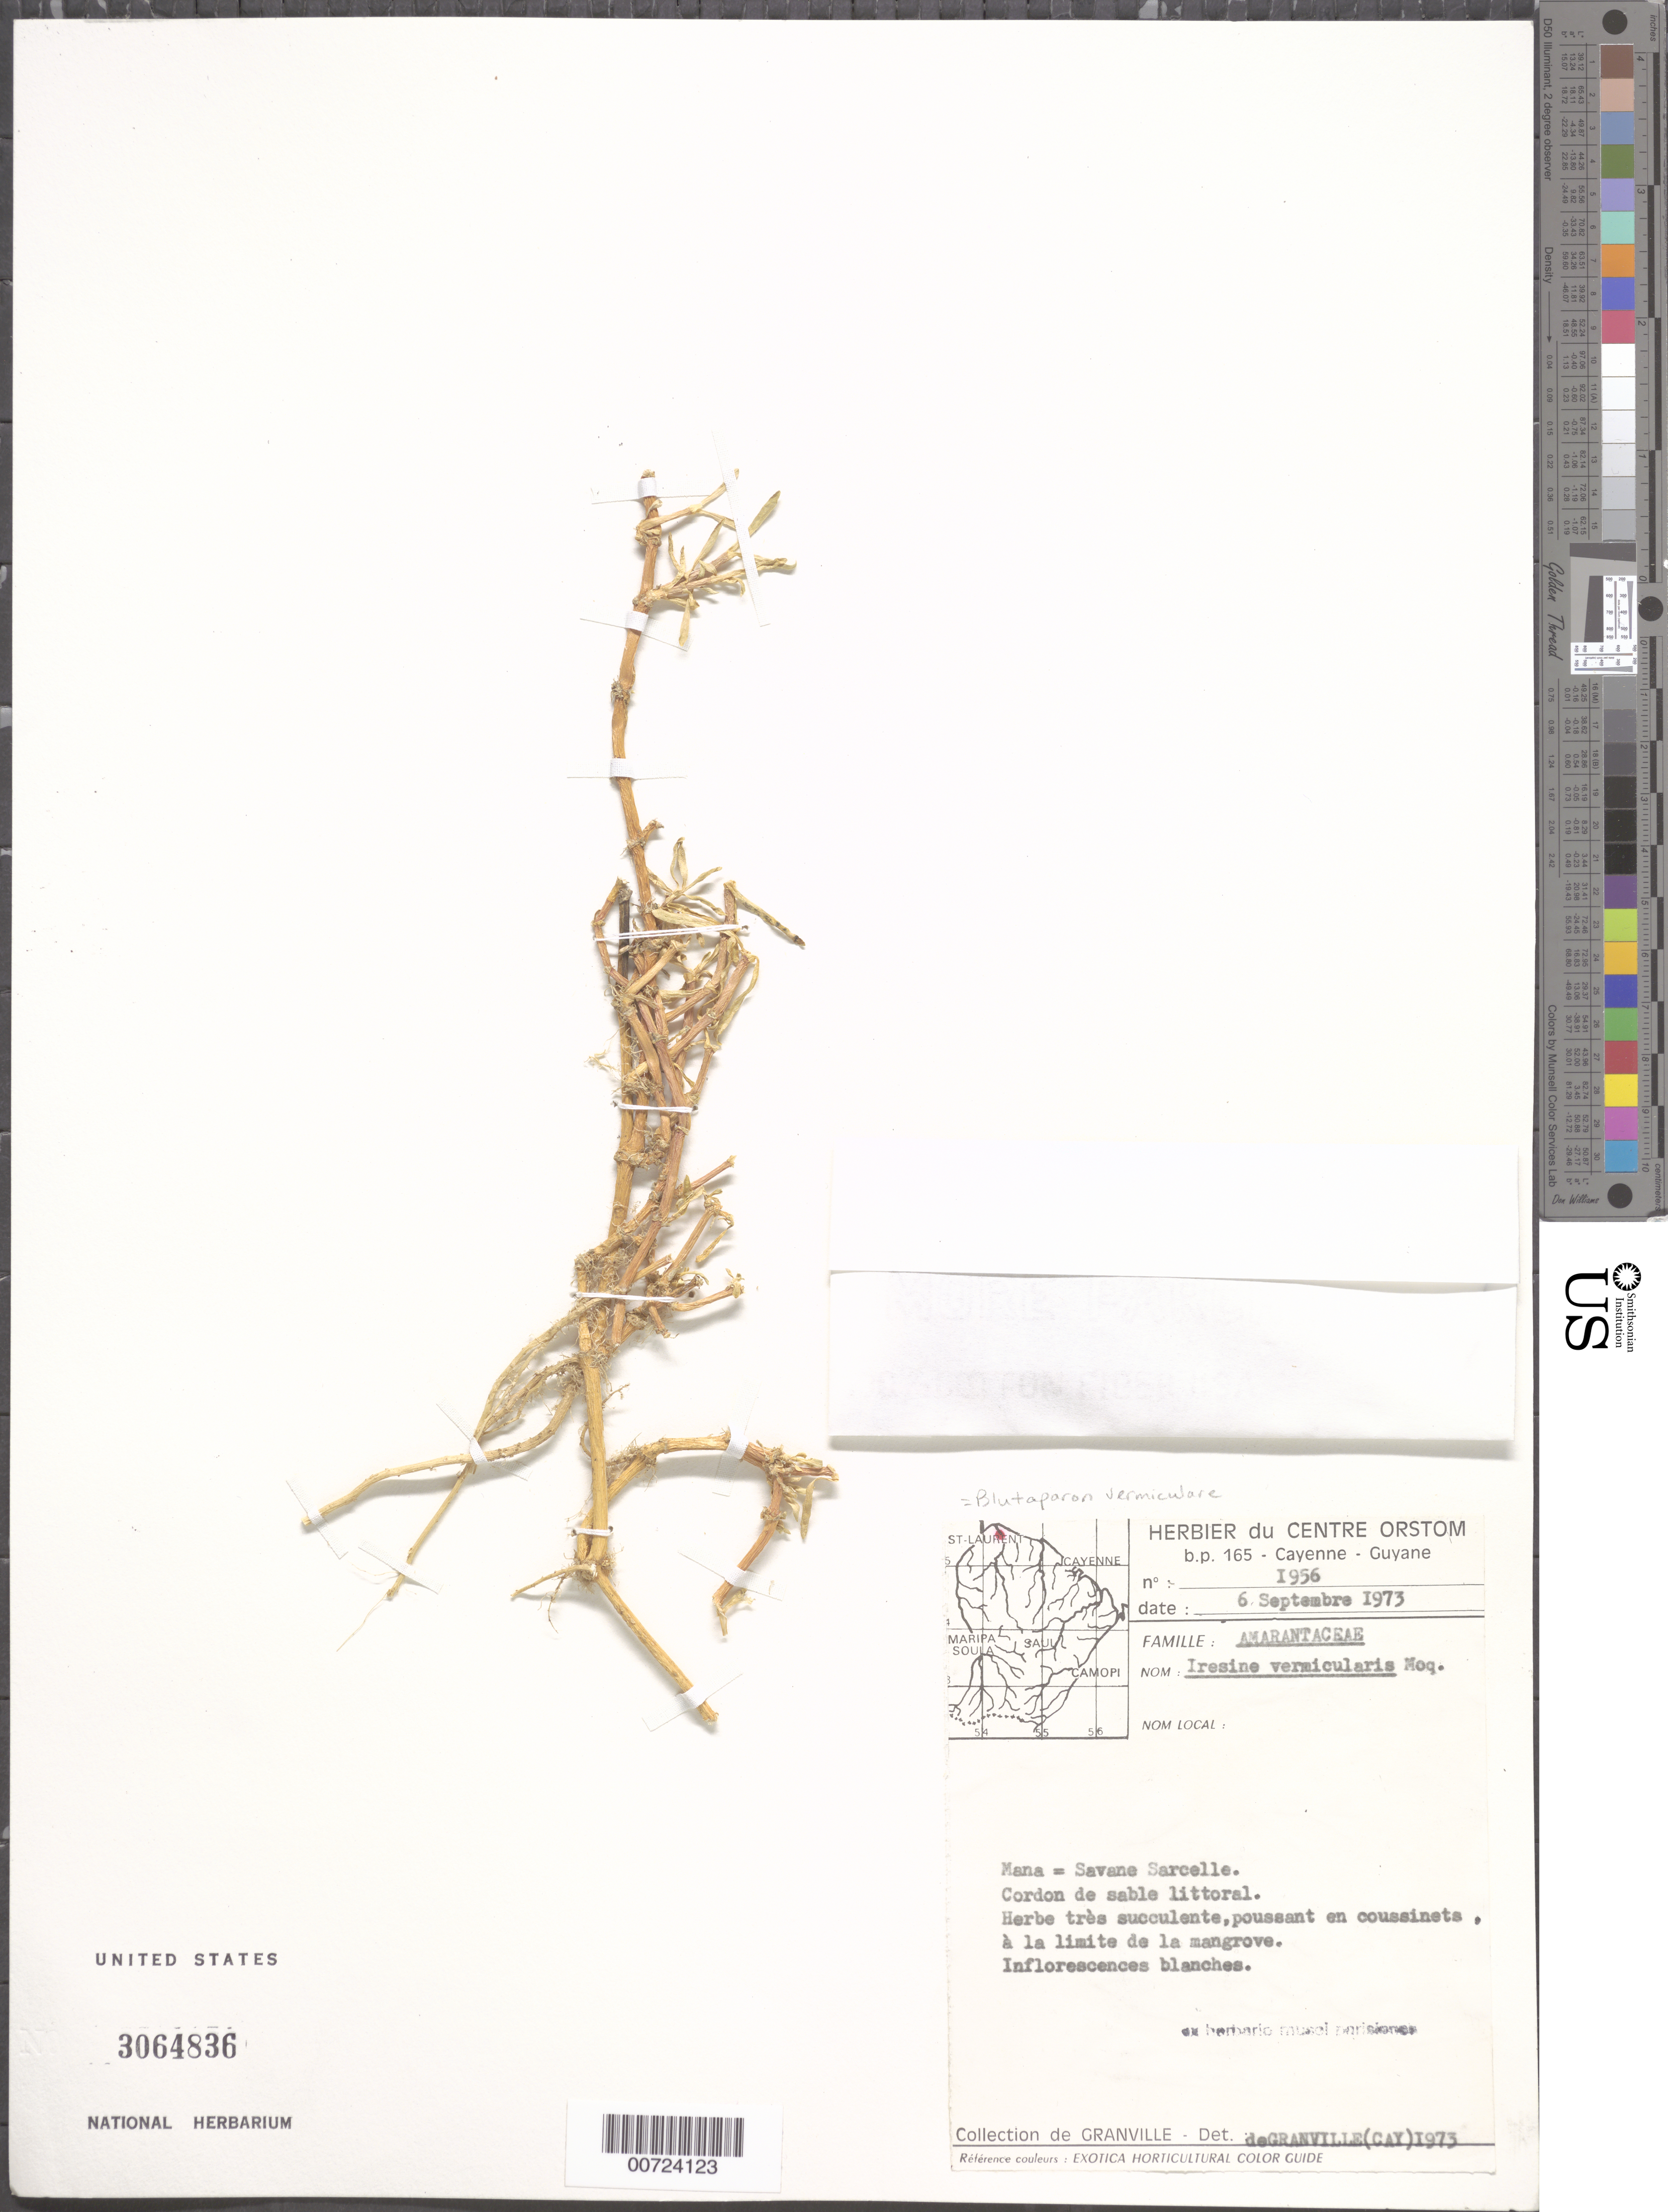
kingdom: Plantae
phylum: Tracheophyta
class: Magnoliopsida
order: Caryophyllales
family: Amaranthaceae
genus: Gomphrena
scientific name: Gomphrena vermicularis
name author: L.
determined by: Strong, Mark T., (BOT), Smithsonian Institution - National Museum of Natural History (UNITED STATES)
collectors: J.-J. de Granville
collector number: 1956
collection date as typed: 6-Sep-73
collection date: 1973-09-06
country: French Guiana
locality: Mana, Savane Sarcelle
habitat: Cordon de sable littoral; a la limite de la mangrove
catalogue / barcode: US 3064836